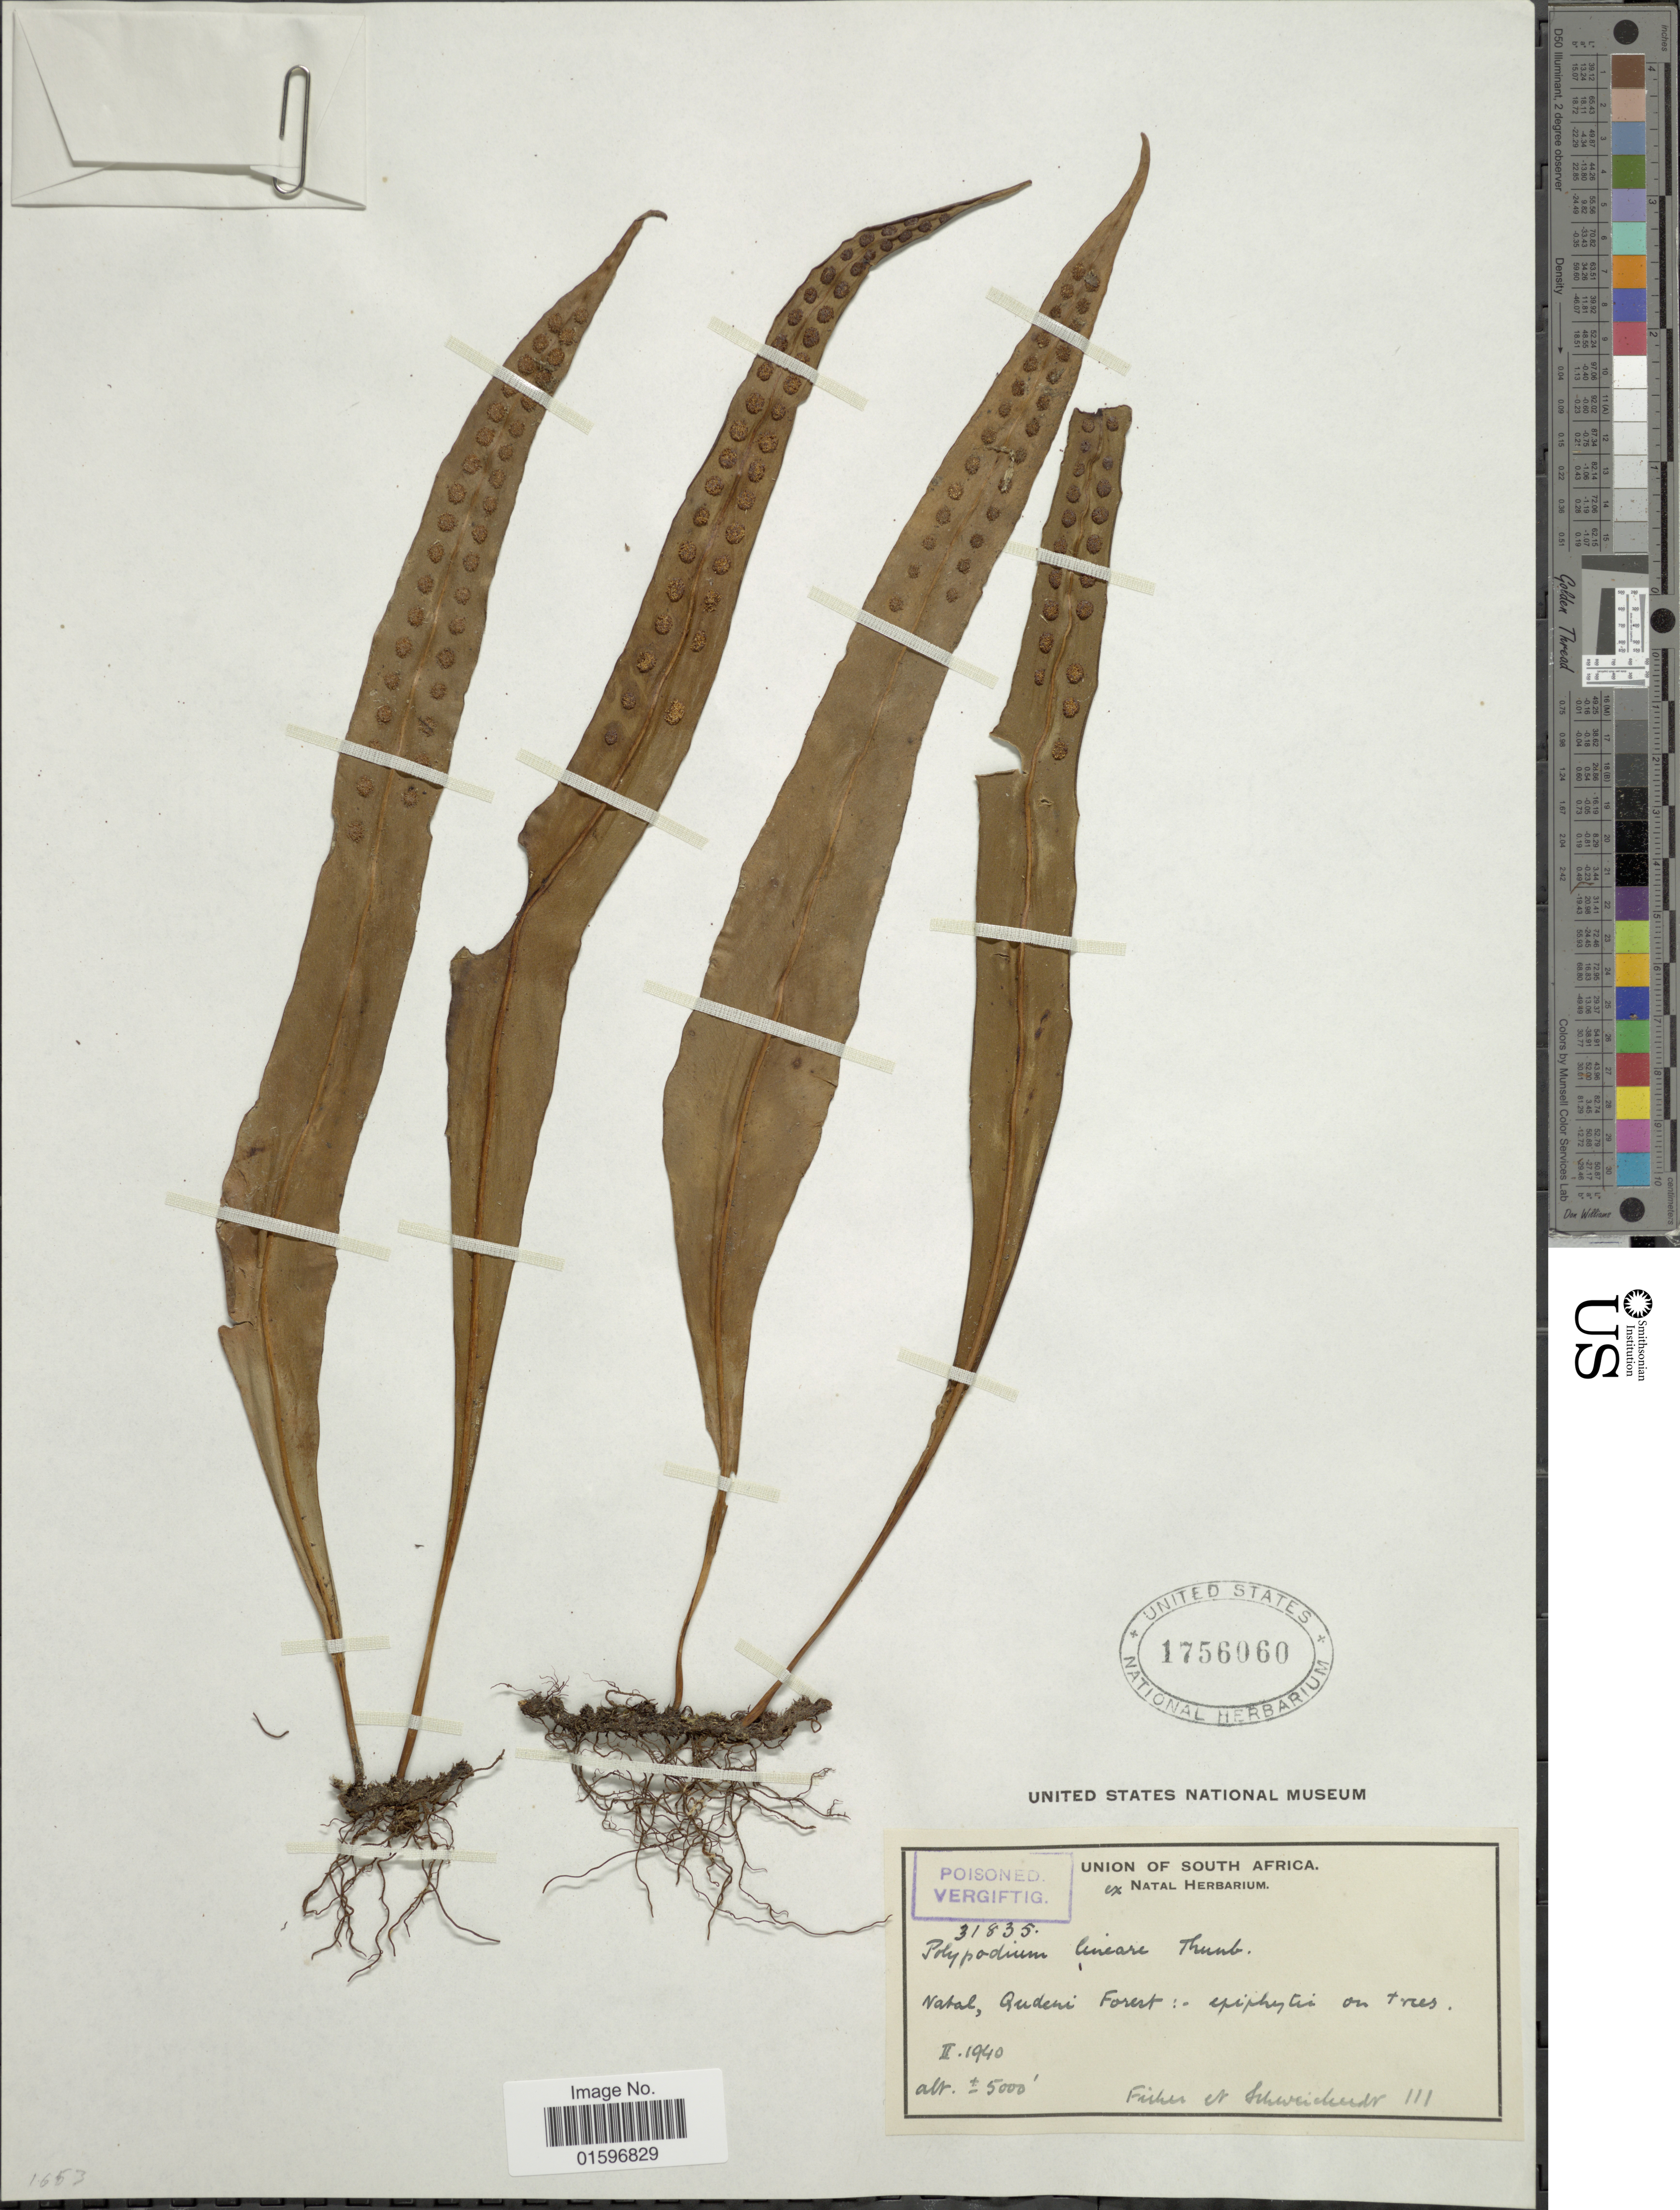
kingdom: Plantae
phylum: Tracheophyta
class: Polypodiopsida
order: Polypodiales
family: Polypodiaceae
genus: Polypodium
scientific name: Polypodium stolzii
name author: Hieron.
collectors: Fisher & -. Schweickerdt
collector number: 111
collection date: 1940-02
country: South Africa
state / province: KwaZulu-Natal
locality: South Africa, Natal, Qudeni Forest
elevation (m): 1524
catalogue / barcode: US 1756060